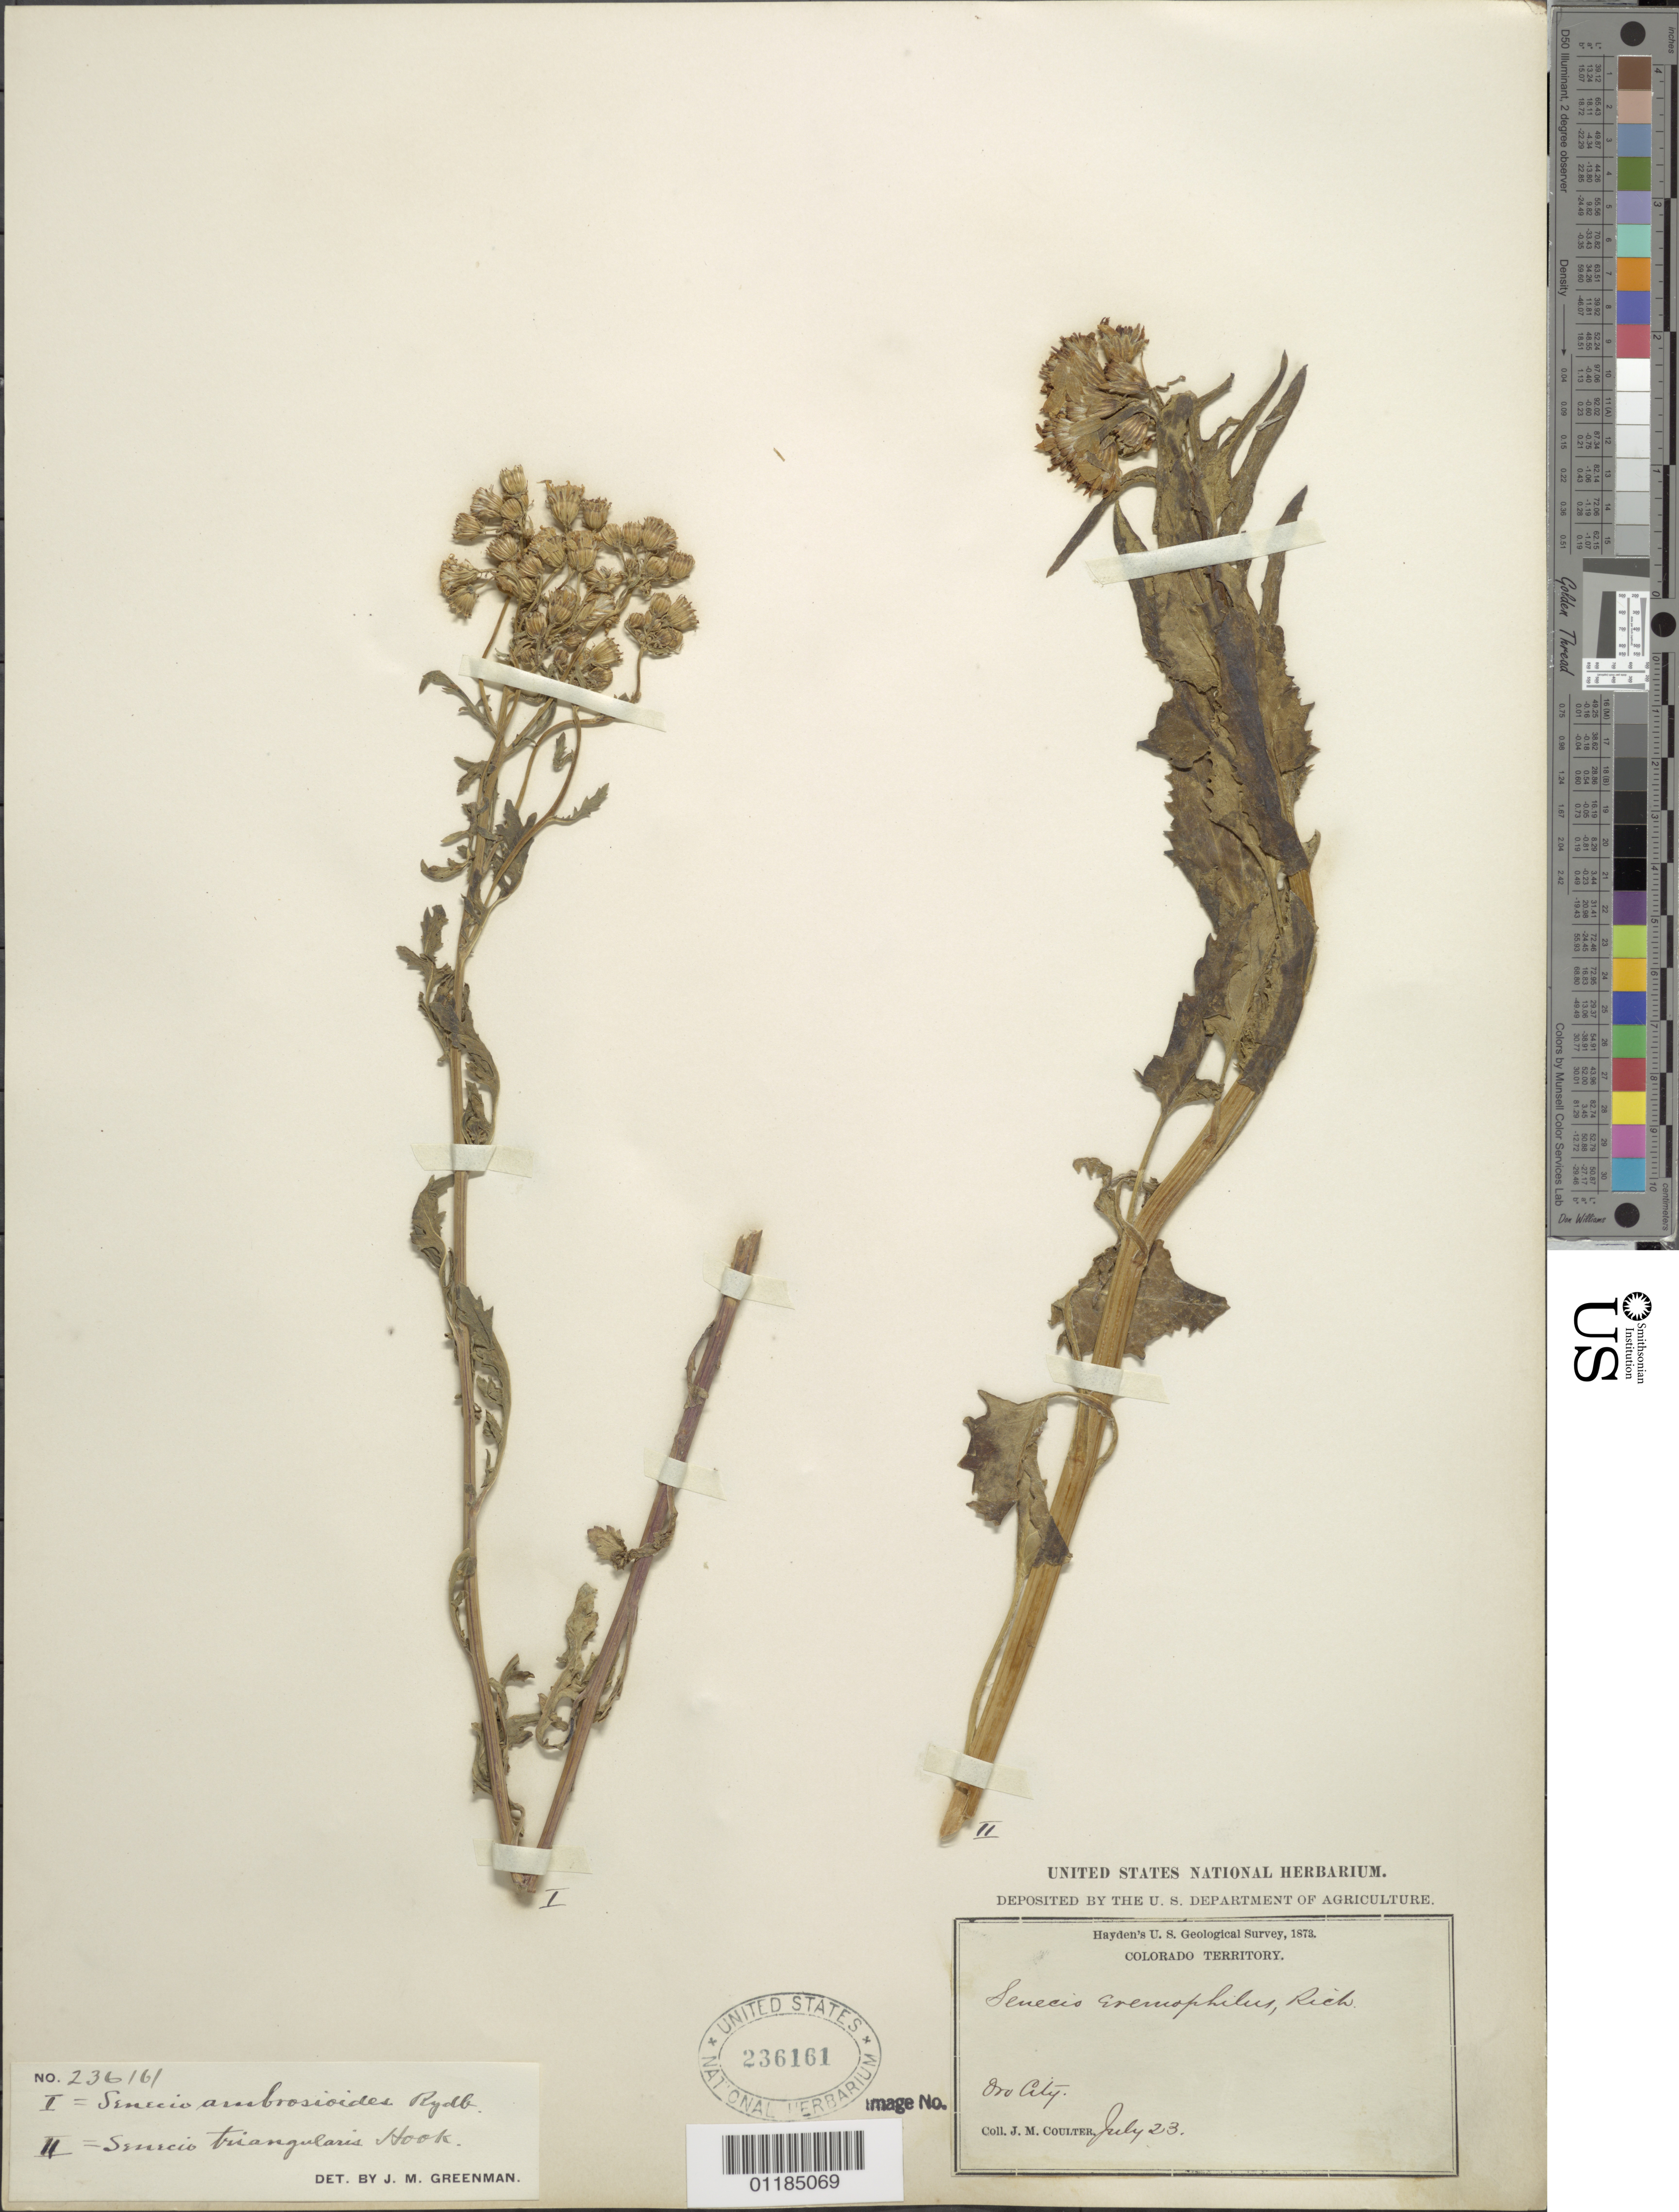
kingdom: Plantae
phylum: Tracheophyta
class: Magnoliopsida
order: Asterales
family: Asteraceae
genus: Senecio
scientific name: Senecio eremophilus var. kingii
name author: (Rydb.) Greenm.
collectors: J. M. Coulter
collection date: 1873-07-23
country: United States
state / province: Colorado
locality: Oro City.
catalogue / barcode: US 236161